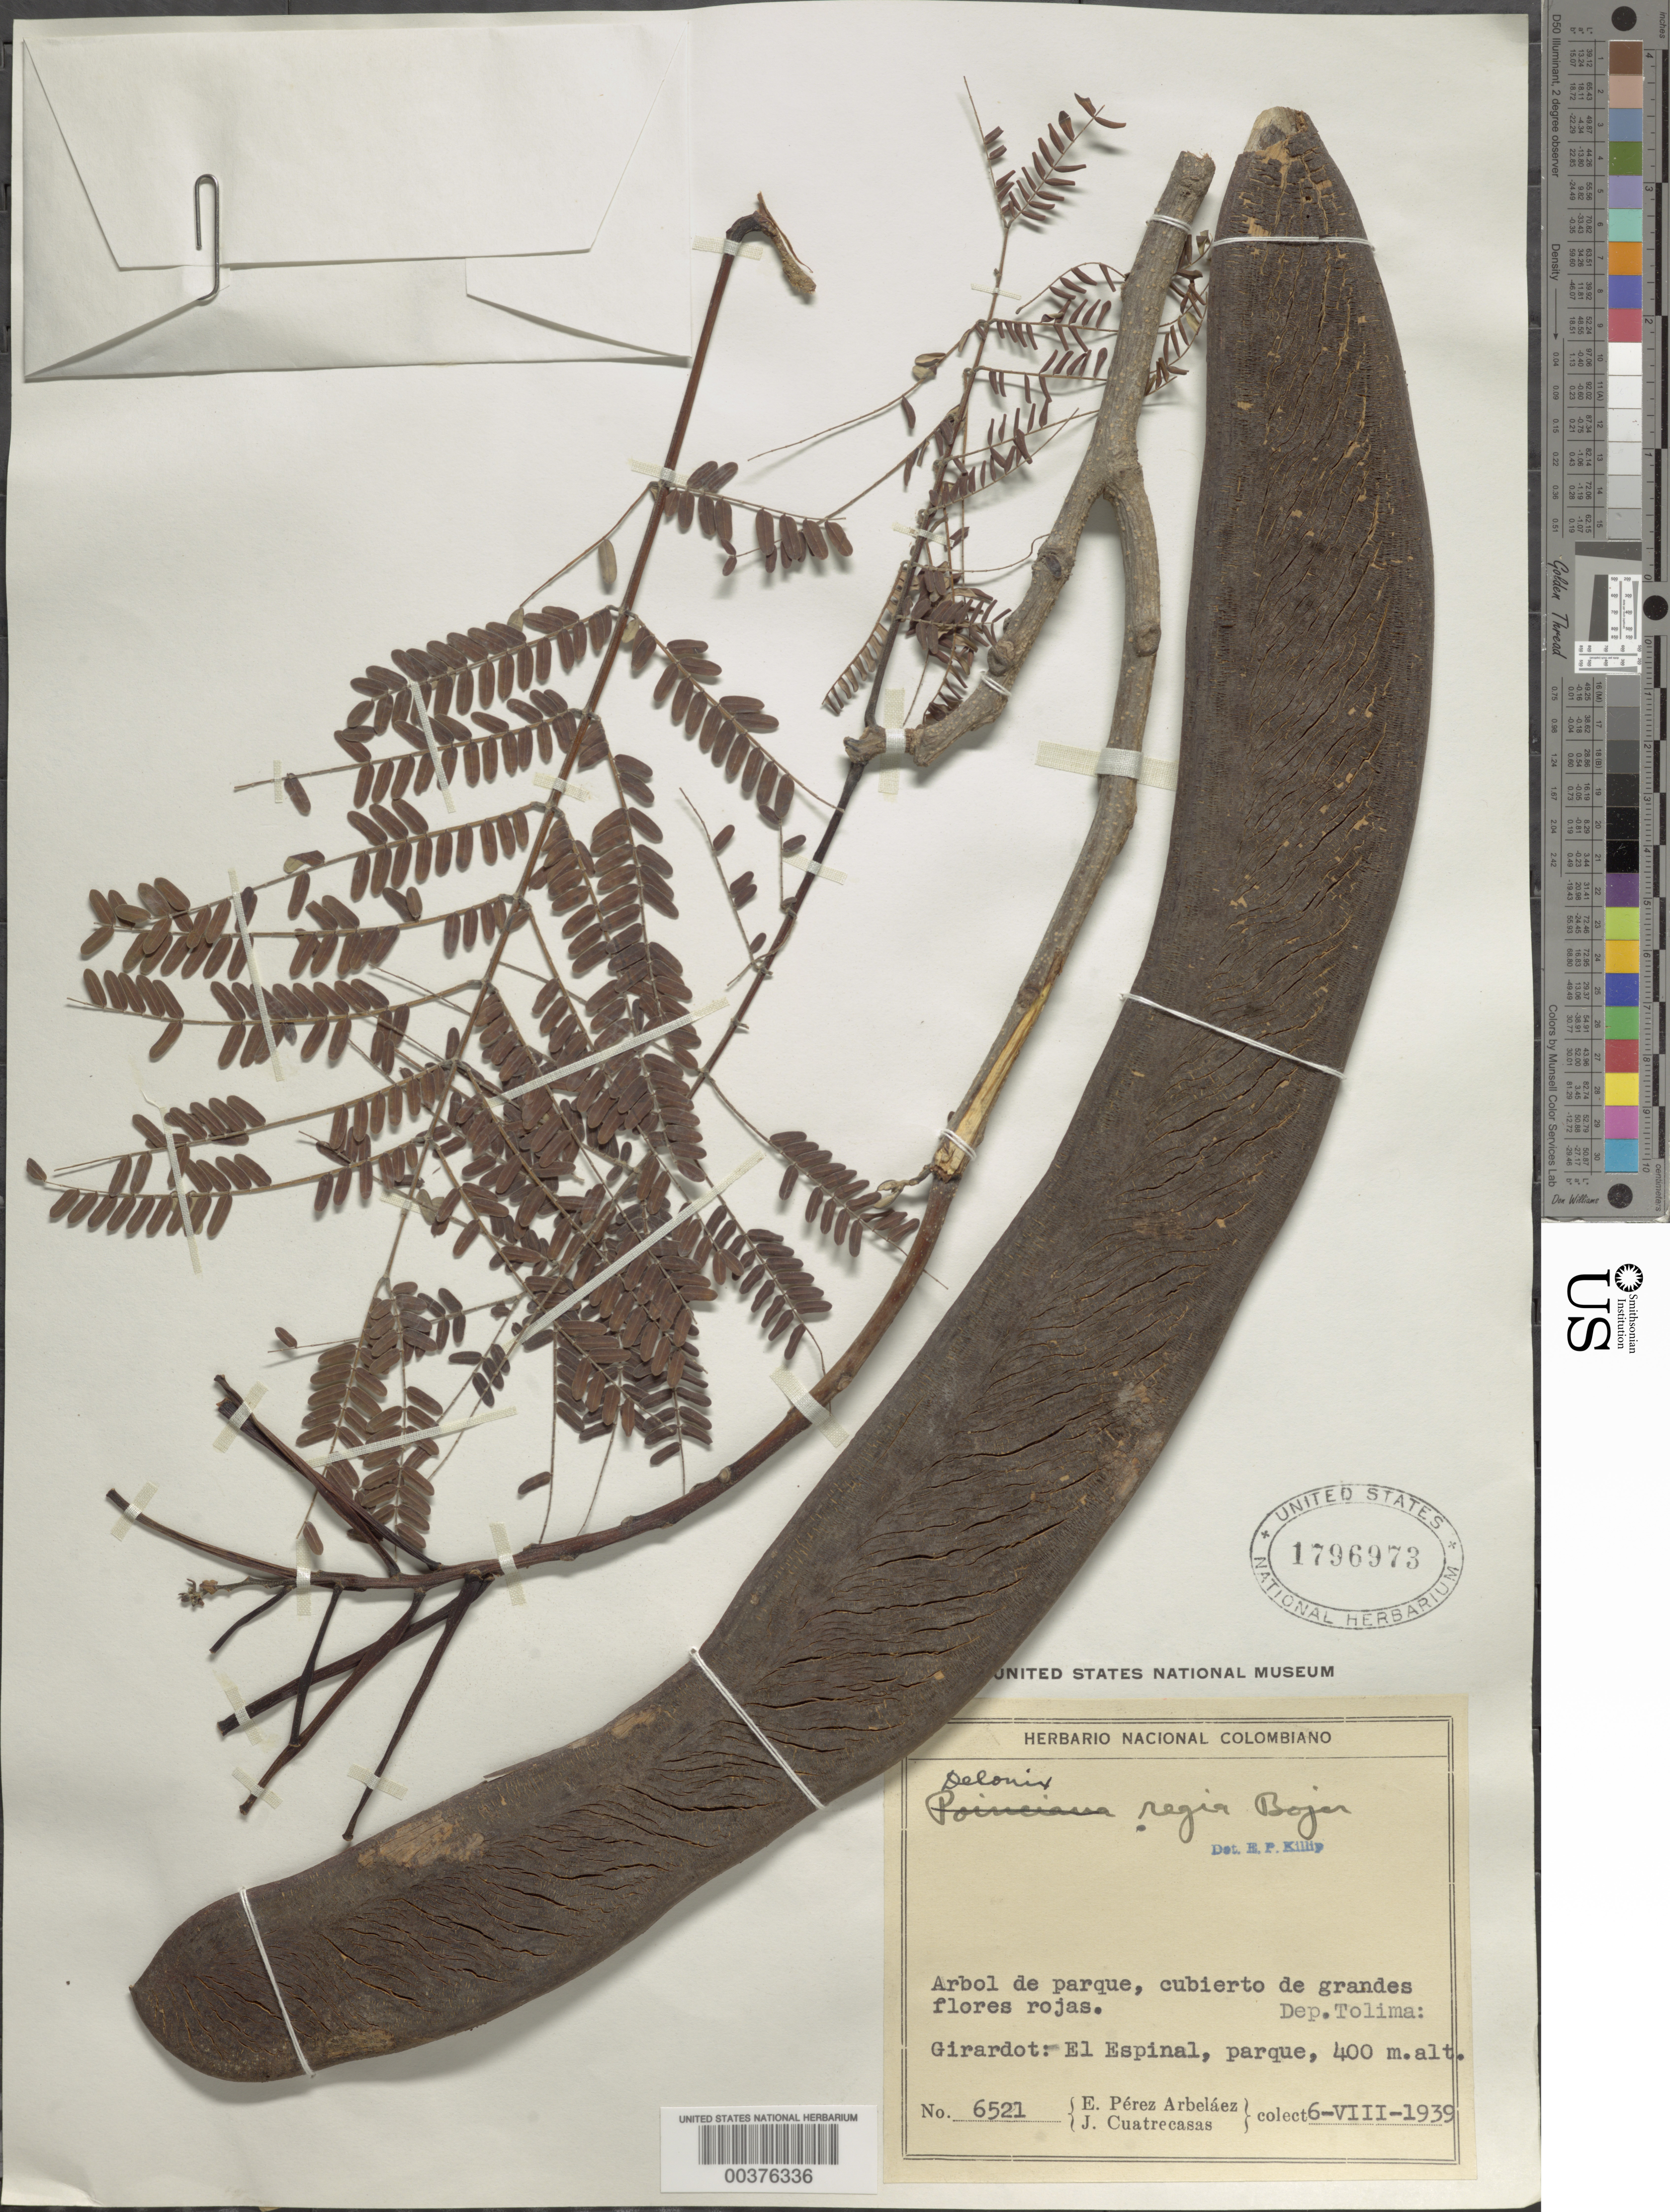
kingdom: Plantae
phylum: Tracheophyta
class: Magnoliopsida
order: Fabales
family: Fabaceae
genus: Delonix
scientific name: Delonix regia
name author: (Bojer ex Hook.) Raf.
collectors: E. Pérez Arbeláez & J. Cuatrecasas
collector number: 6521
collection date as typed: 06 Aug 1939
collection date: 1939-08-06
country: Colombia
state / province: Tolima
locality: Girardot: el Espinal, Parque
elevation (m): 400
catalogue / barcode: US 1796973